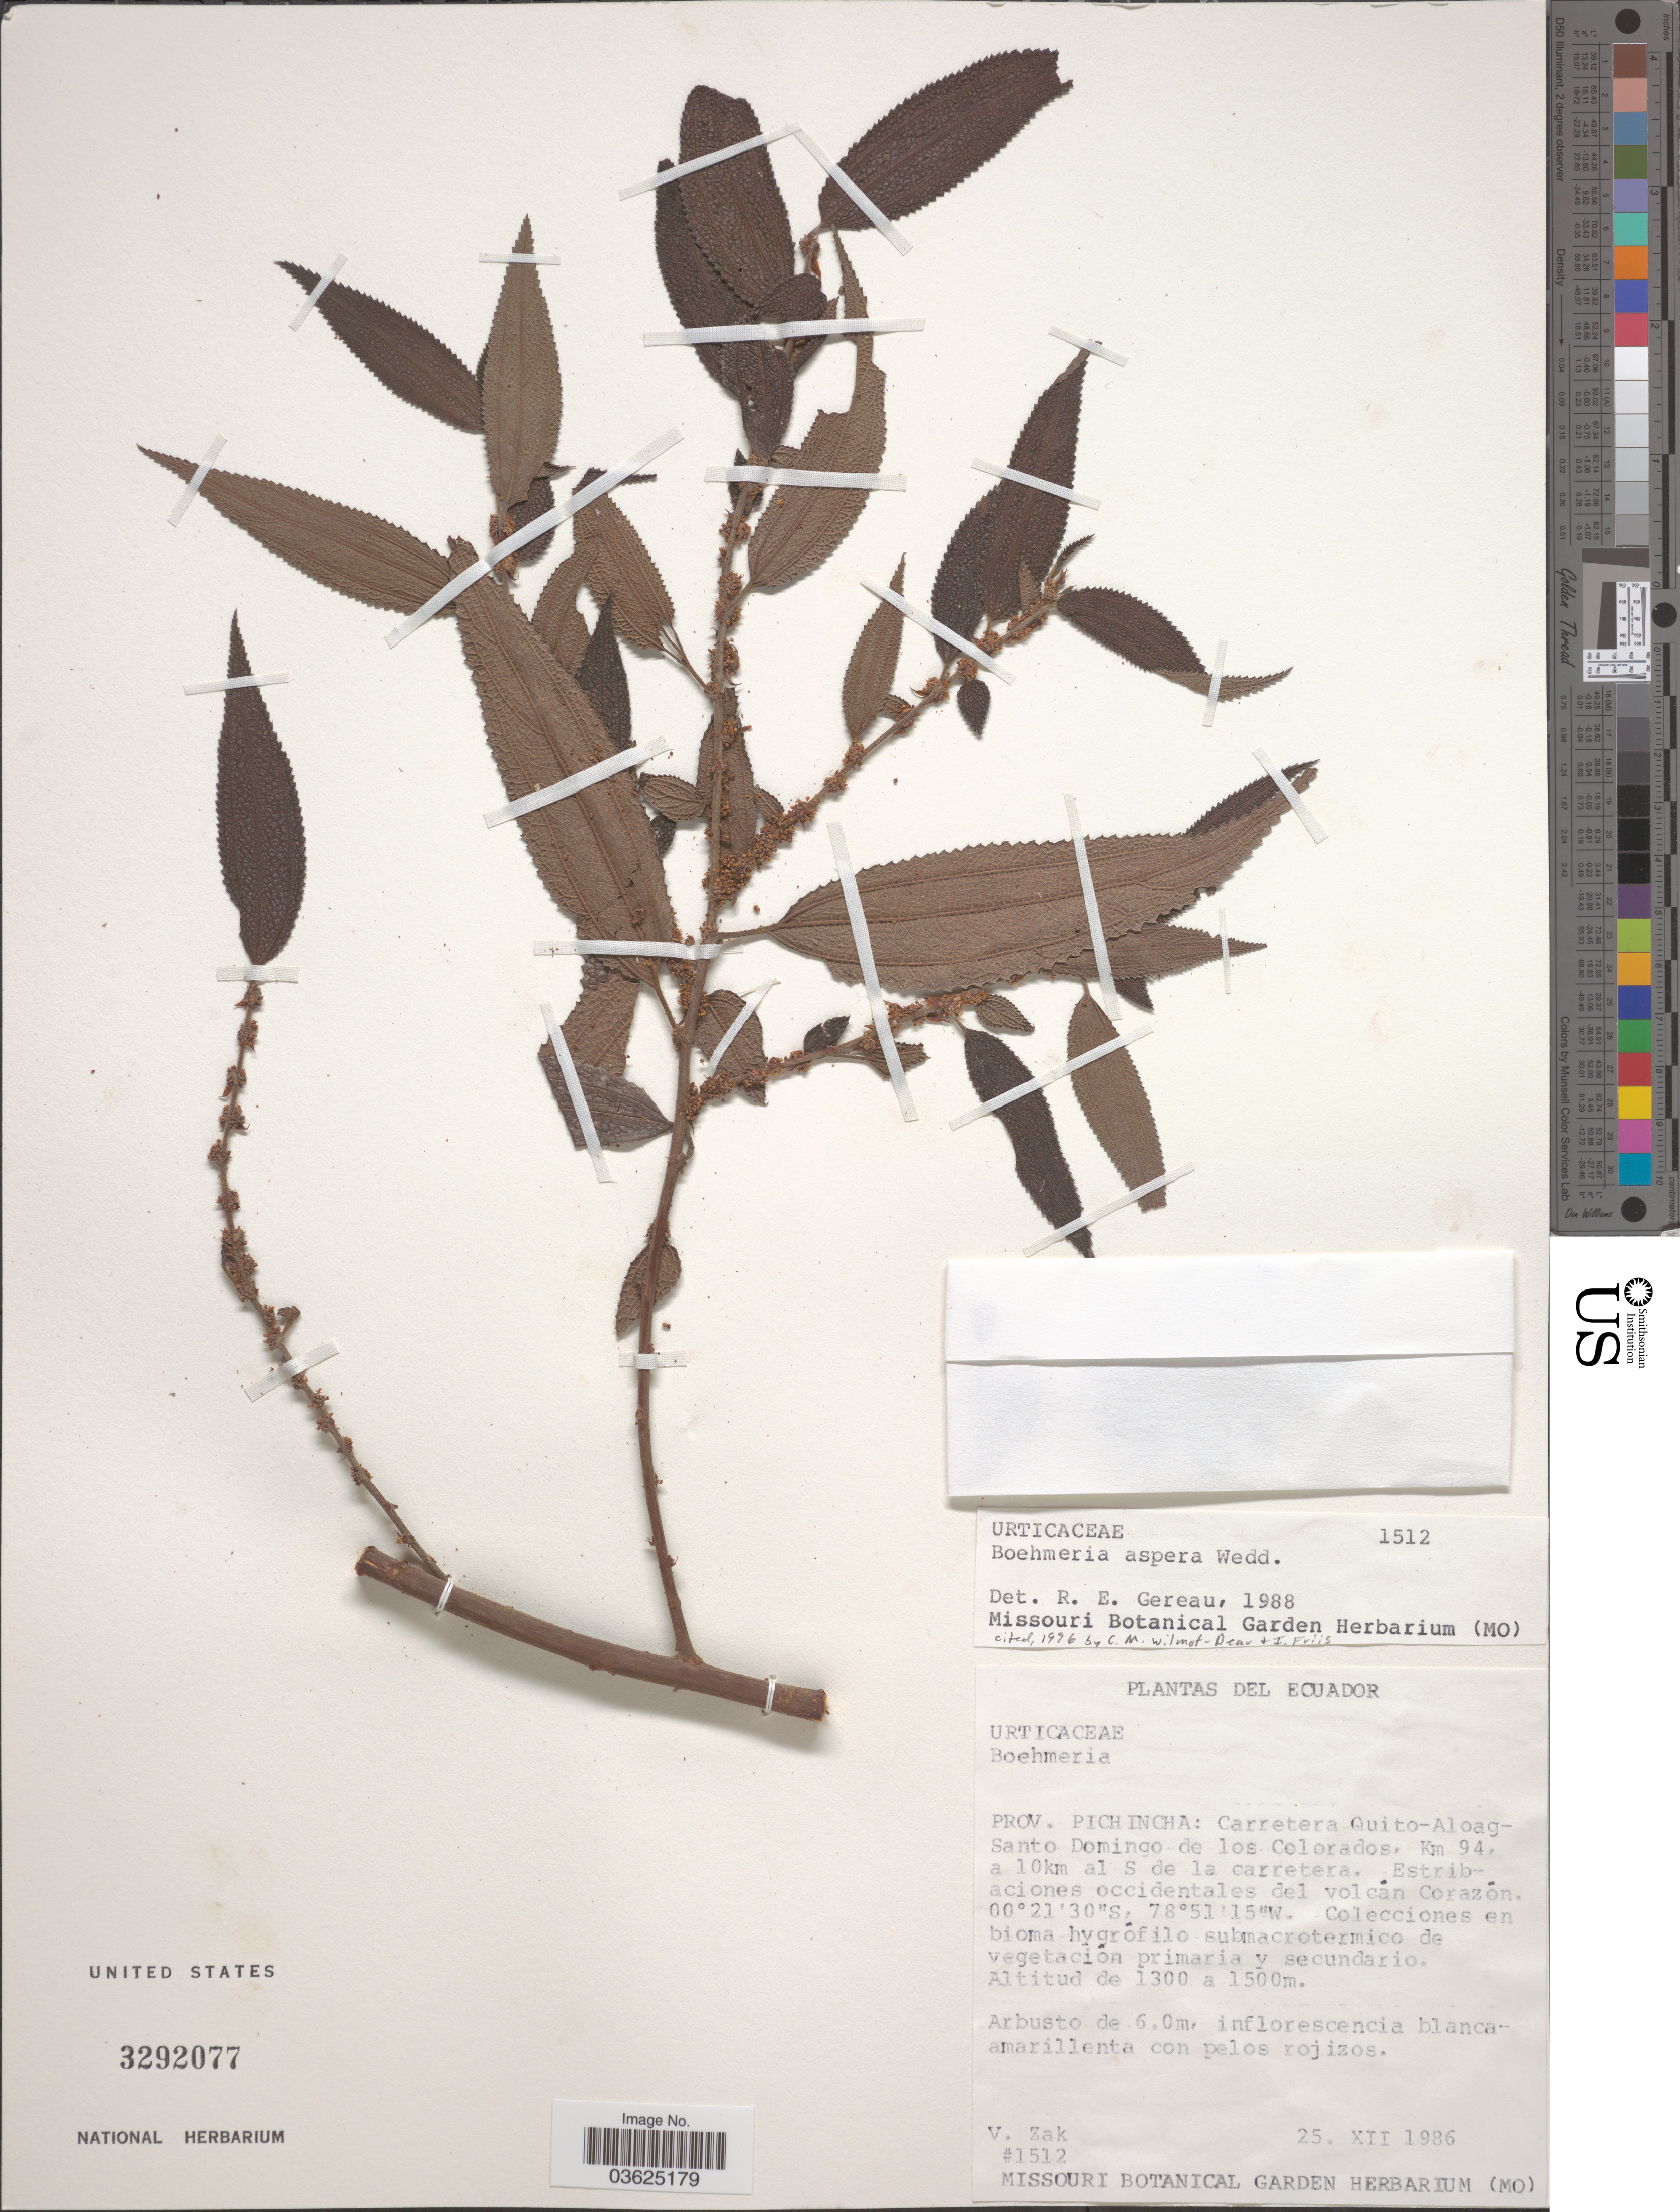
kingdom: Plantae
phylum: Tracheophyta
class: Magnoliopsida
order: Rosales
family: Urticaceae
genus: Boehmeria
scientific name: Boehmeria aspera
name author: Wedd.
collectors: V. Zak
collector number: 1512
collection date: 1986-12-25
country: Ecuador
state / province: Pichincha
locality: Carretera Quito-Aloag-Santo Domingo de los Colorados, Km 94, a 10km al S de la carretera. Estribaciones occidentales del Volcán Corazón.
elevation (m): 1300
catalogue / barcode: US 3292077